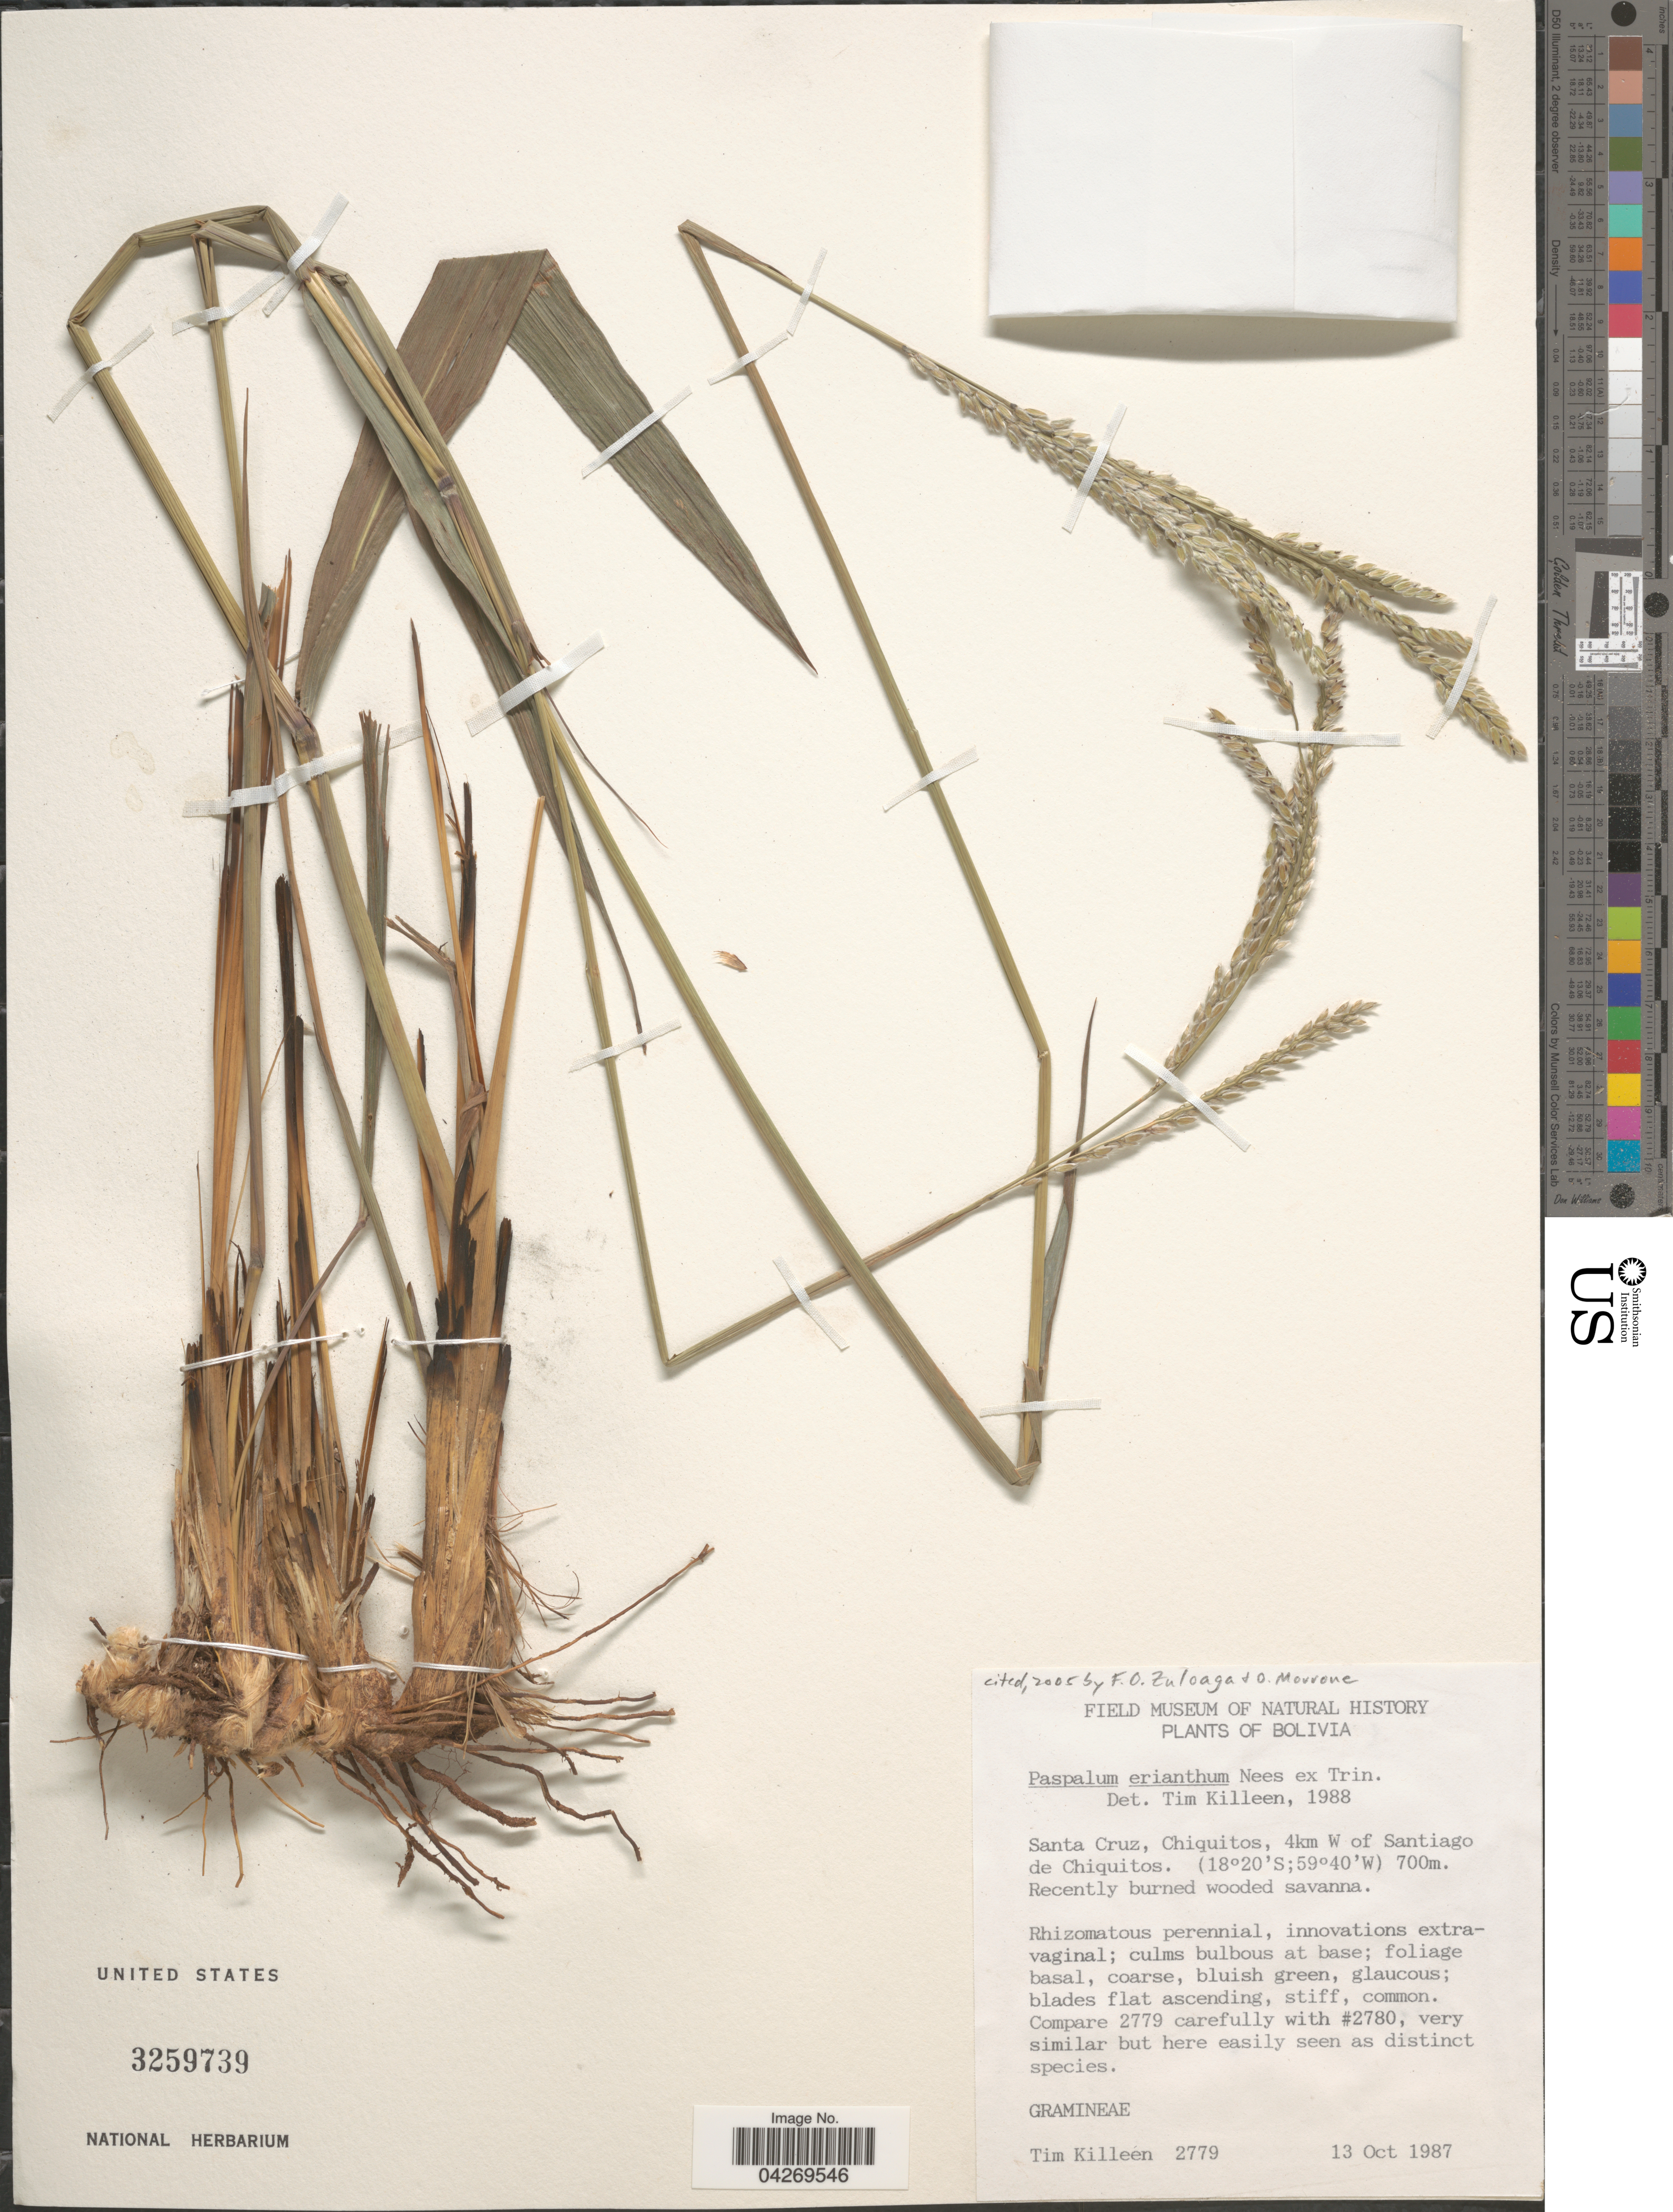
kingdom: Plantae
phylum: Tracheophyta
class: Liliopsida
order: Poales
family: Poaceae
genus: Paspalum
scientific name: Paspalum erianthum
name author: Nees ex Trin.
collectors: T. J. Killeen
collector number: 2779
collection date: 1987-10-13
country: Bolivia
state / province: Santa Cruz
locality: Chiquitos, 4km W of Santiago de Chiquitos.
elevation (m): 700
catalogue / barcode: US 3259739